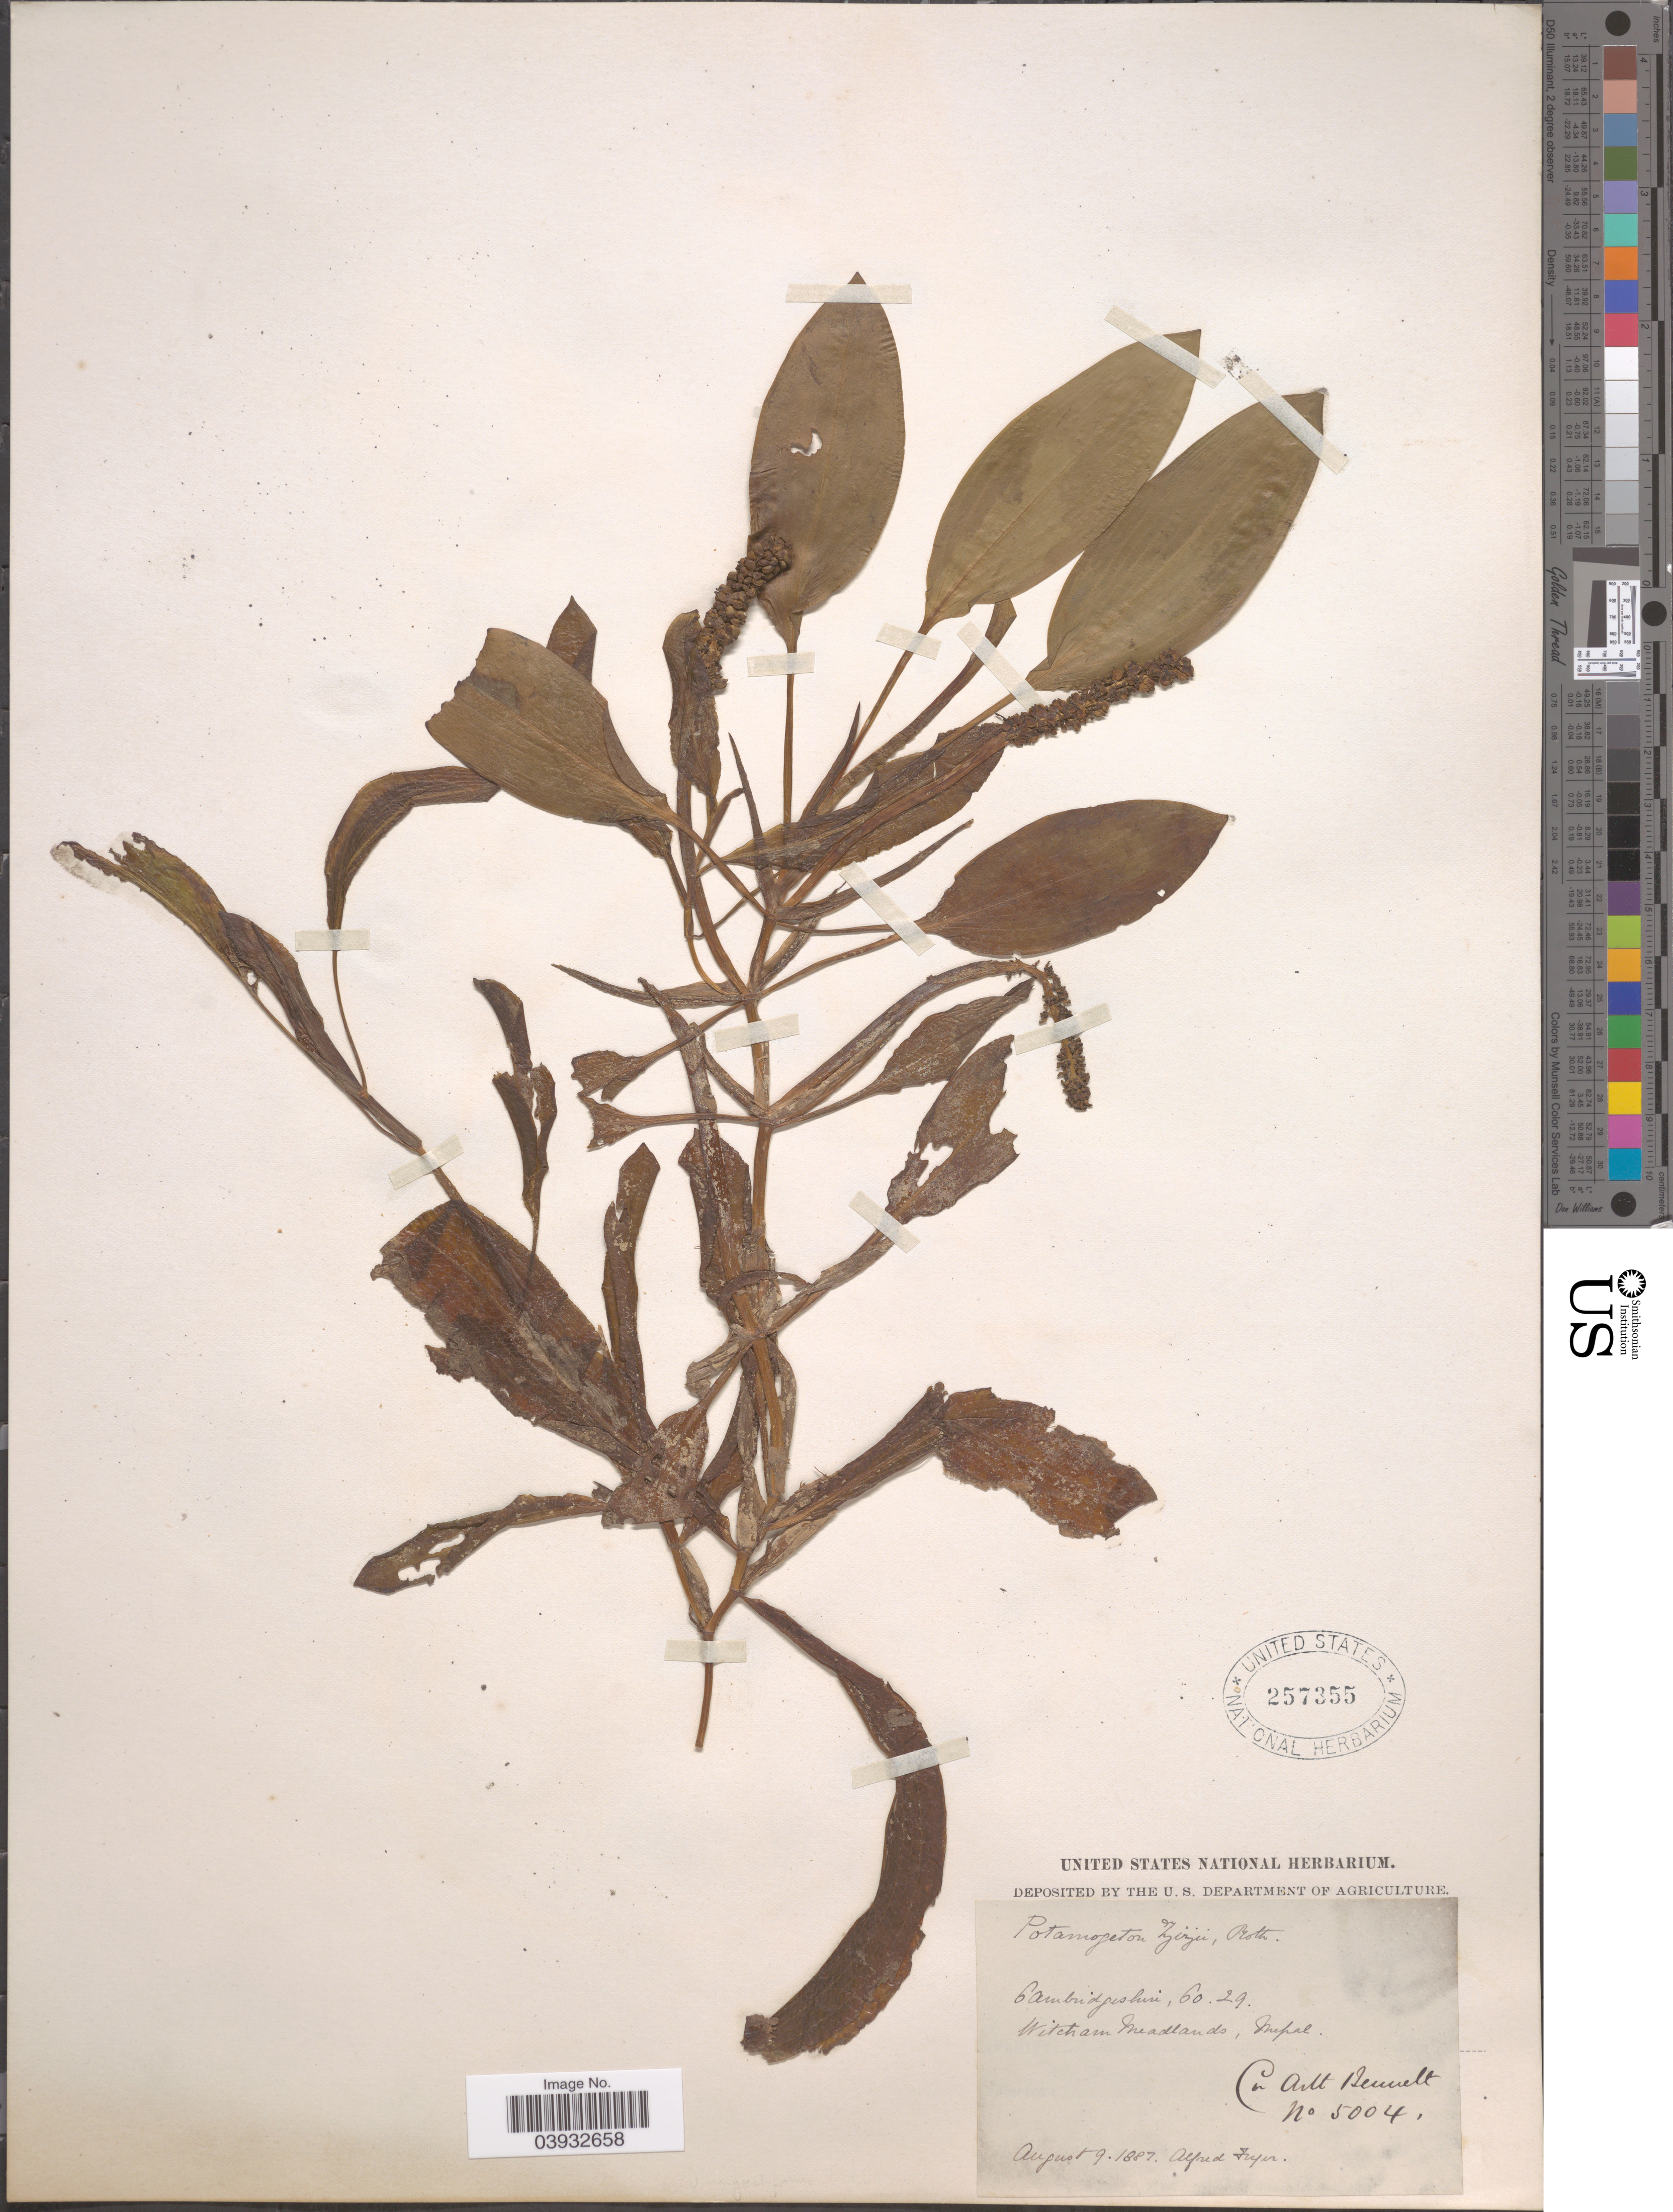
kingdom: Plantae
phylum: Tracheophyta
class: Liliopsida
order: Alismatales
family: Potamogetonaceae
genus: Potamogeton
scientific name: Potamogeton zizii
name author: Mert. & W.D.J. Koch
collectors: A. Fryer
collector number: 5004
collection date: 1887-08-09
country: United Kingdom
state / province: England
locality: Cambridgeshire, Co. 29. Witcham Meadlands, Mepal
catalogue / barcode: US 257355